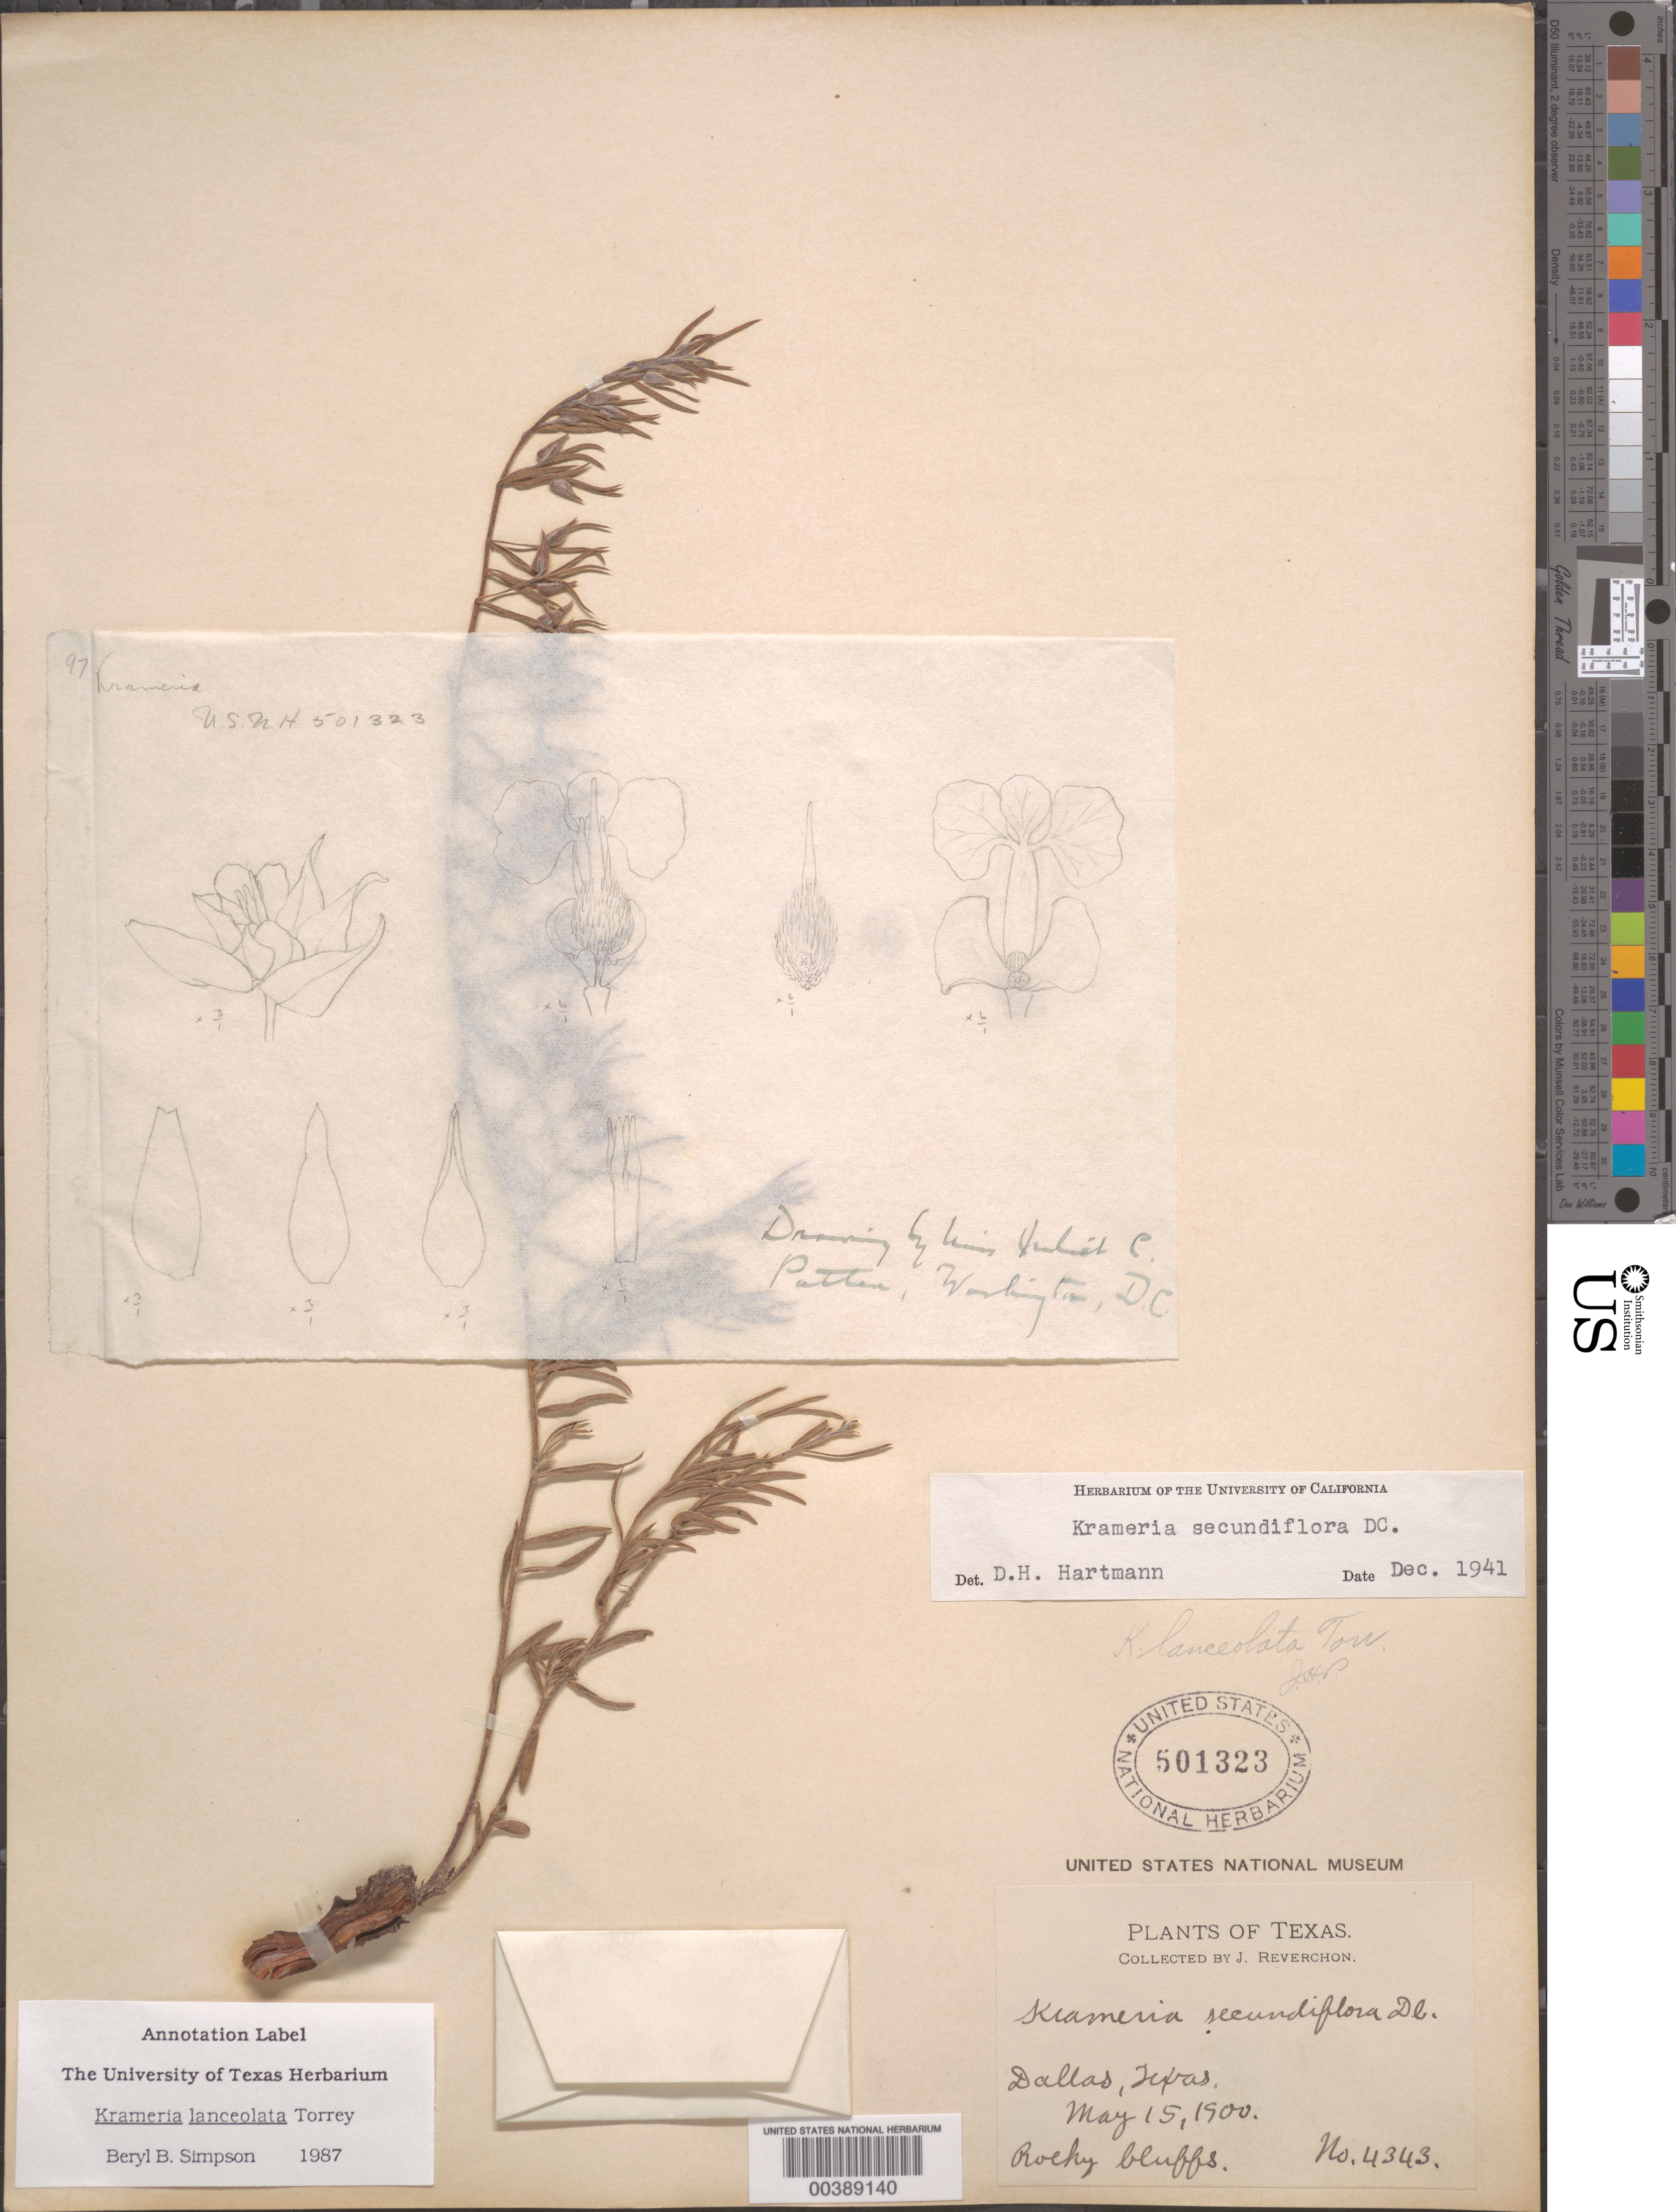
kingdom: Plantae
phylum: Tracheophyta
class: Magnoliopsida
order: Zygophyllales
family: Krameriaceae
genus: Krameria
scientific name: Krameria lanceolata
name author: Torr.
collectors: J. Reverchon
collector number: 4343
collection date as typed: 15 May 1900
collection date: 1900-05-15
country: United States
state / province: Texas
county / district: Dallas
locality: Dallas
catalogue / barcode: US 501323